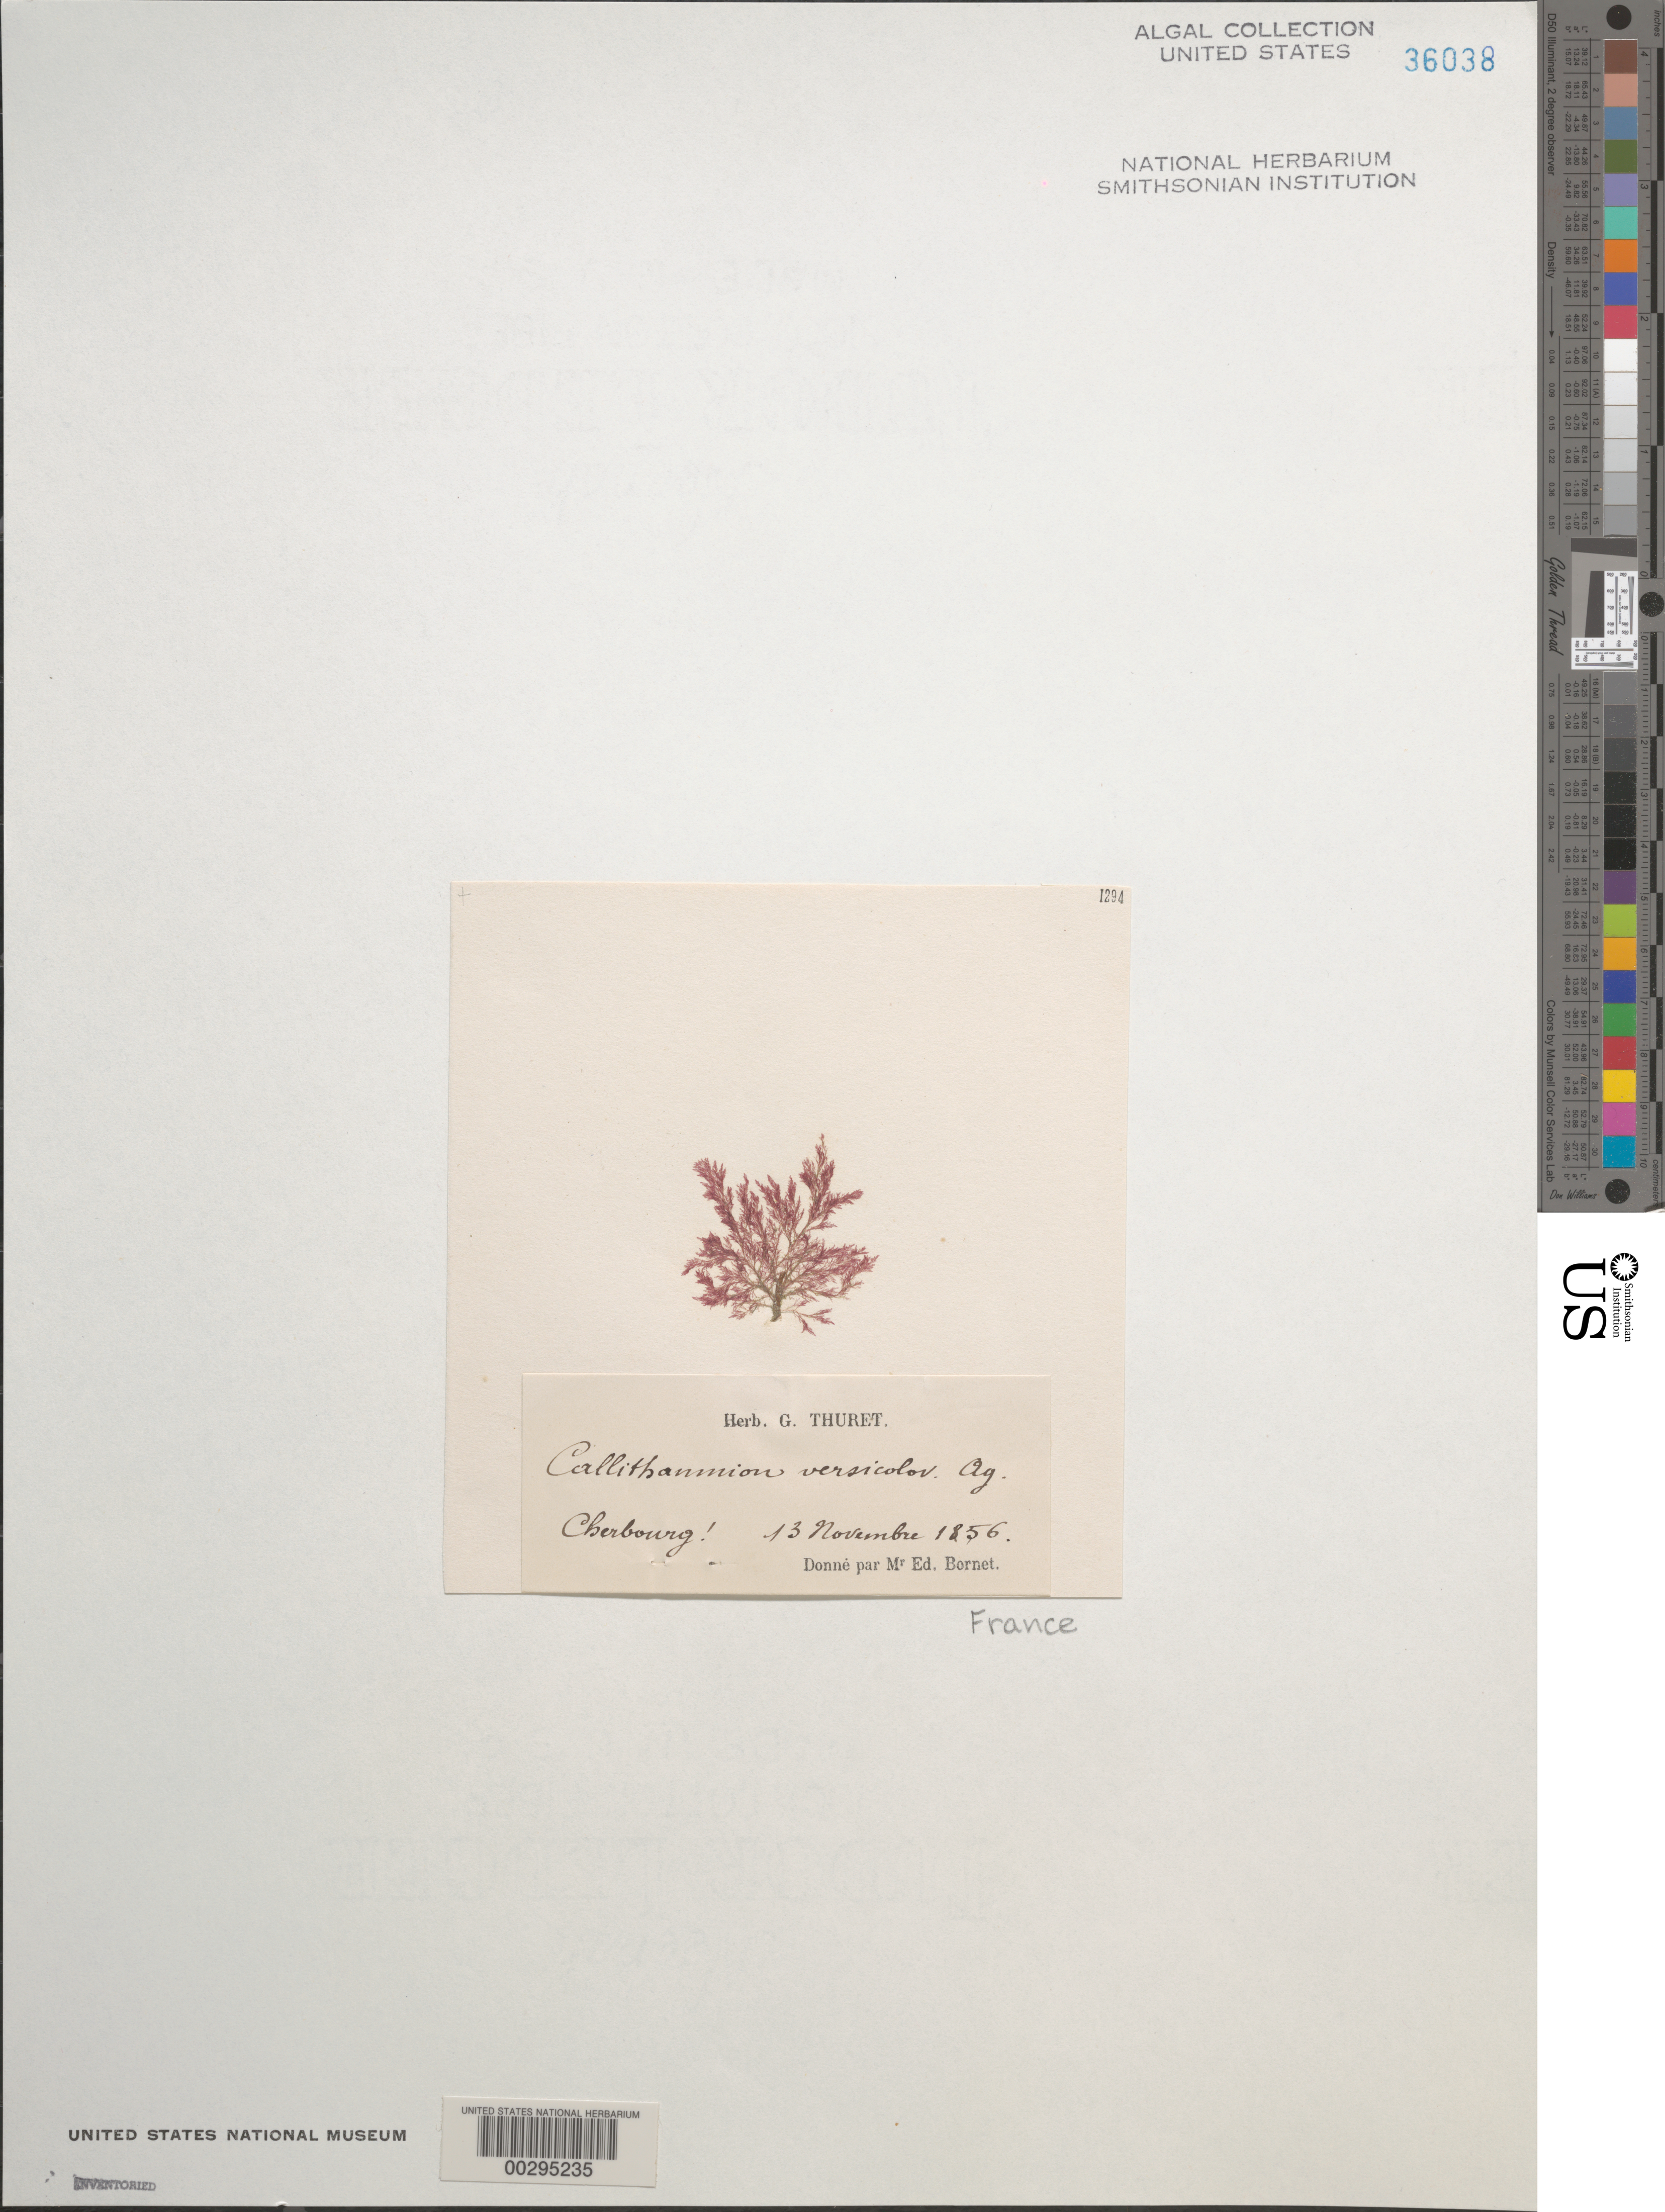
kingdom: Plantae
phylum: Rhodophyta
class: Florideophyceae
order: Ceramiales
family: Callithamniaceae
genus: Callithamnion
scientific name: Callithamnion versicolor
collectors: Thuret, G. (herbarium)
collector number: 1294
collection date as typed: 13 Nov 1856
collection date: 1856-11-13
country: France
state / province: Normandie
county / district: Manche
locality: Cherbourg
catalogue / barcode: US 36038